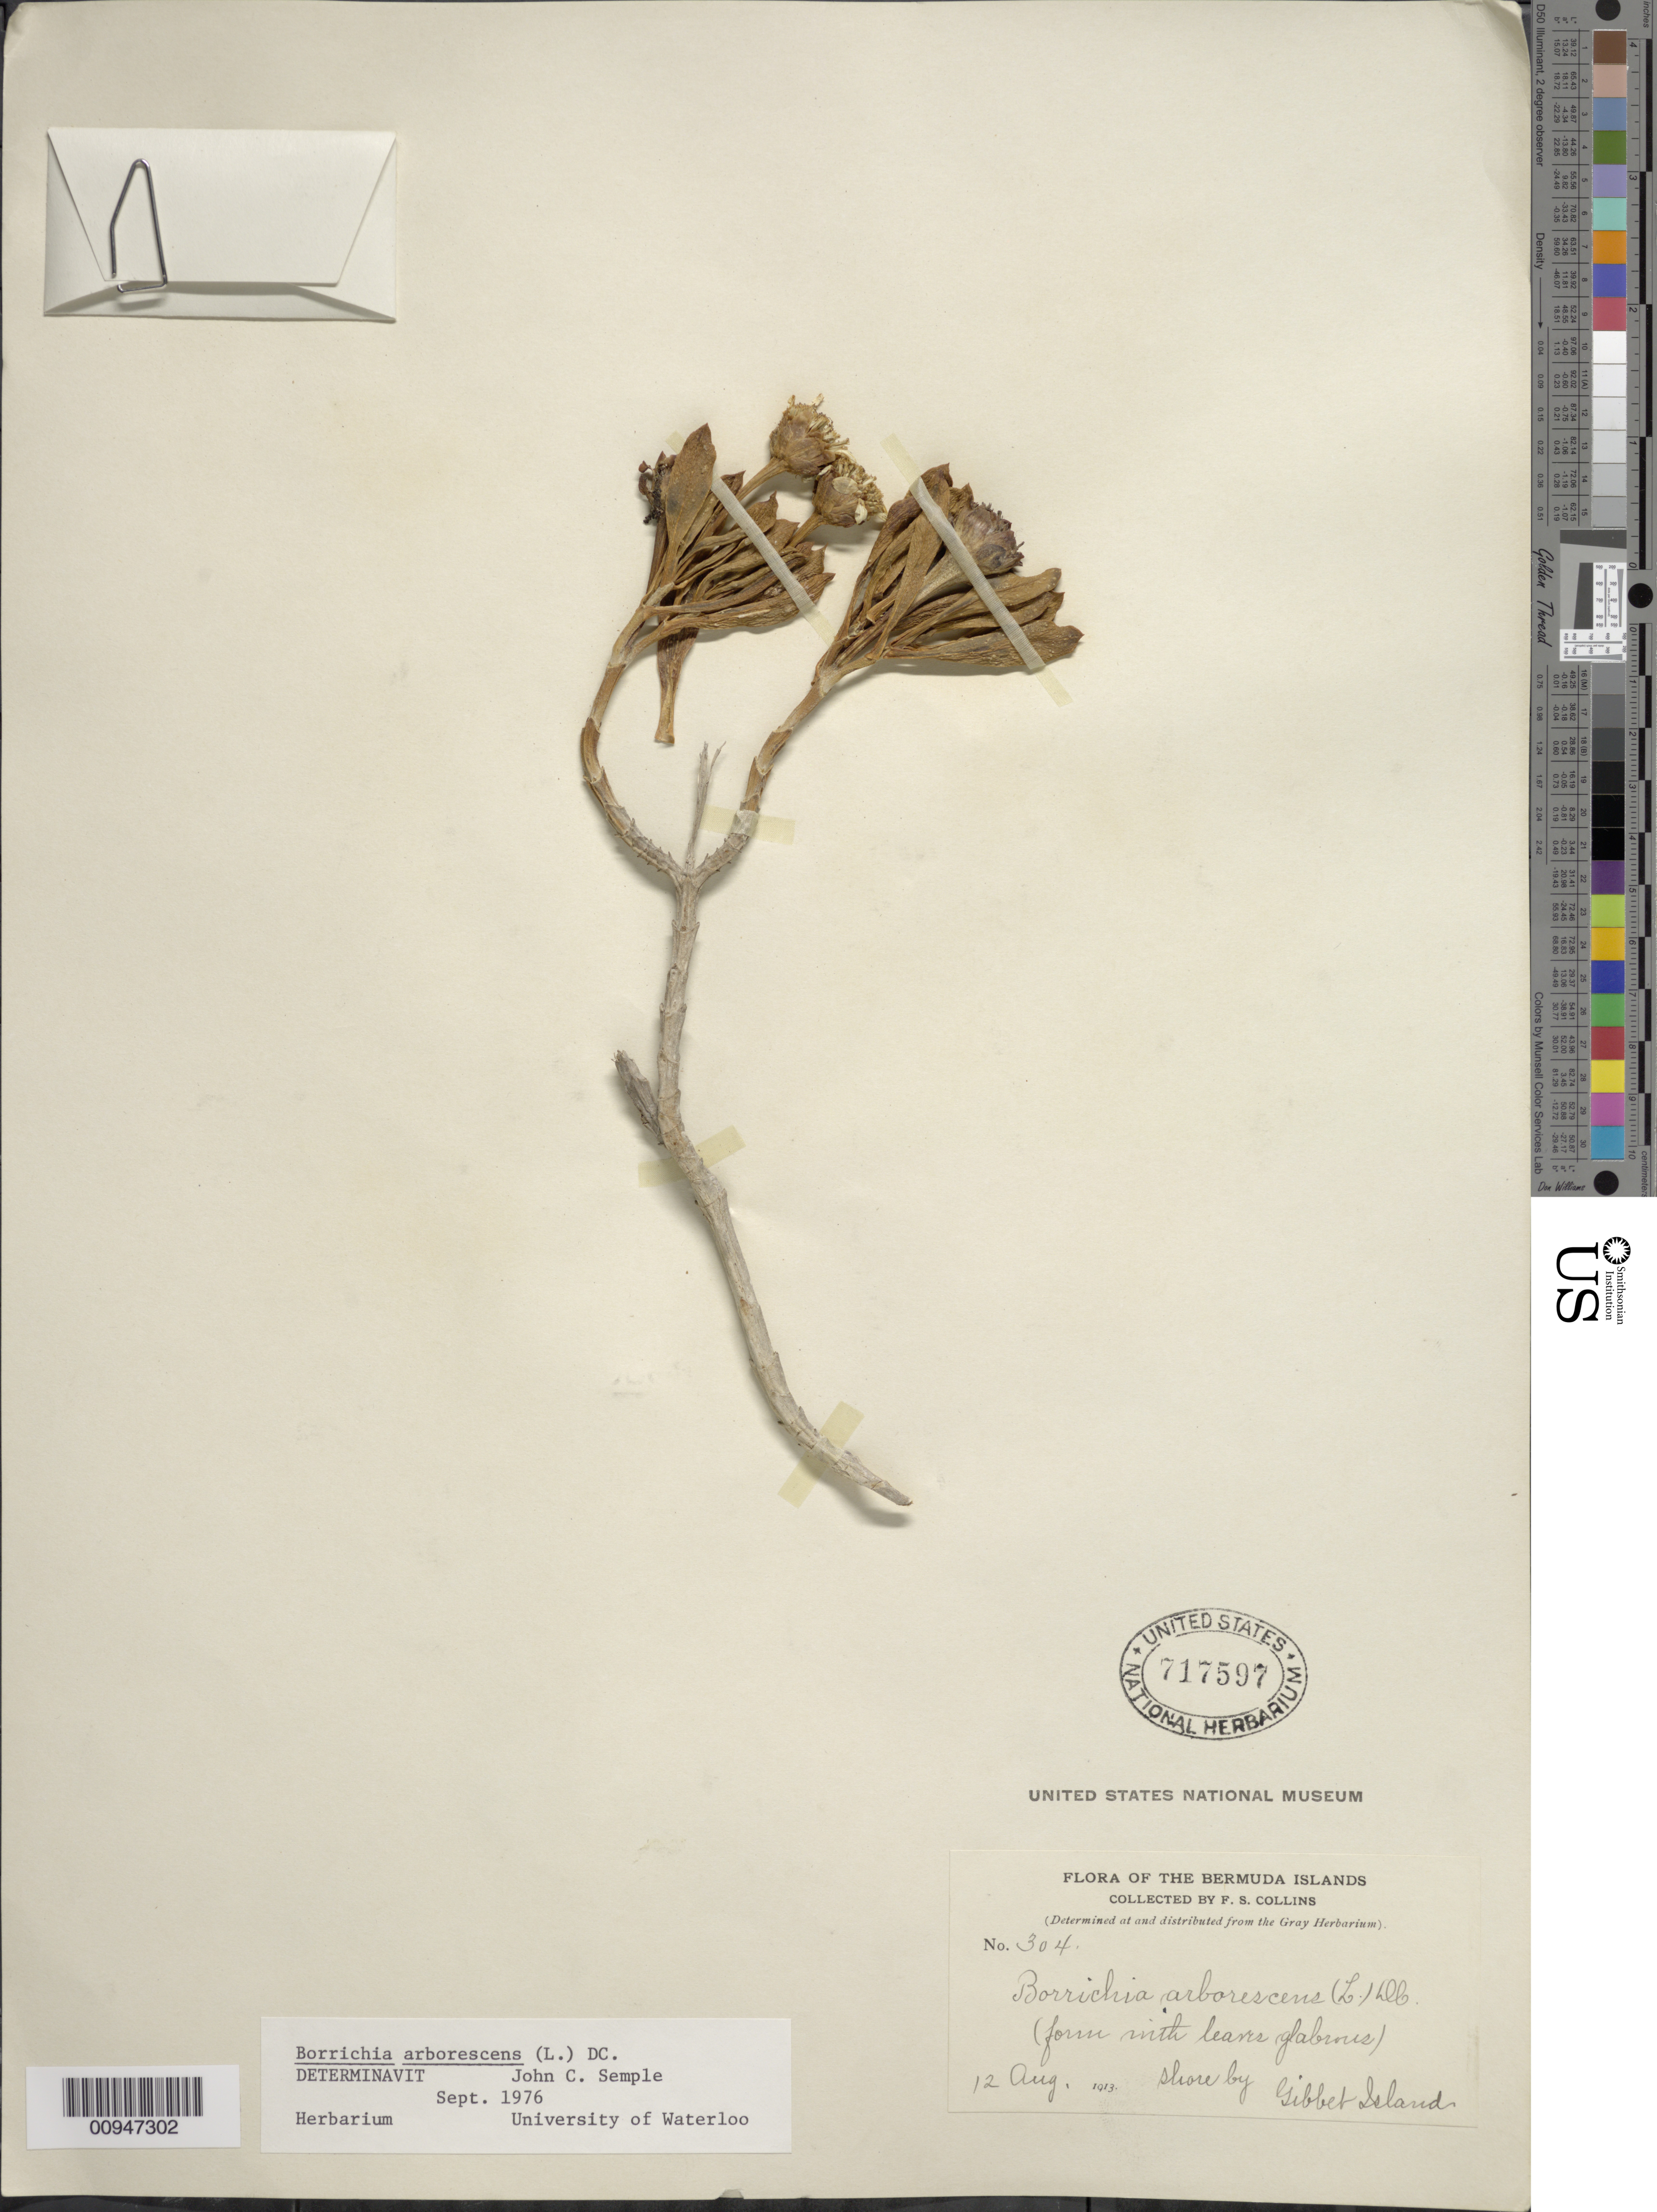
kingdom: Plantae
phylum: Tracheophyta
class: Magnoliopsida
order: Asterales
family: Asteraceae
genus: Borrichia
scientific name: Borrichia arborescens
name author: (L.) DC.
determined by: Semple, J. C.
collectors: F. Collins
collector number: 304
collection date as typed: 12 Aug 1913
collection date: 1913-08-12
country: Bermuda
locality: Shore by Gibbit Island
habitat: Shore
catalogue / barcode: US 717597